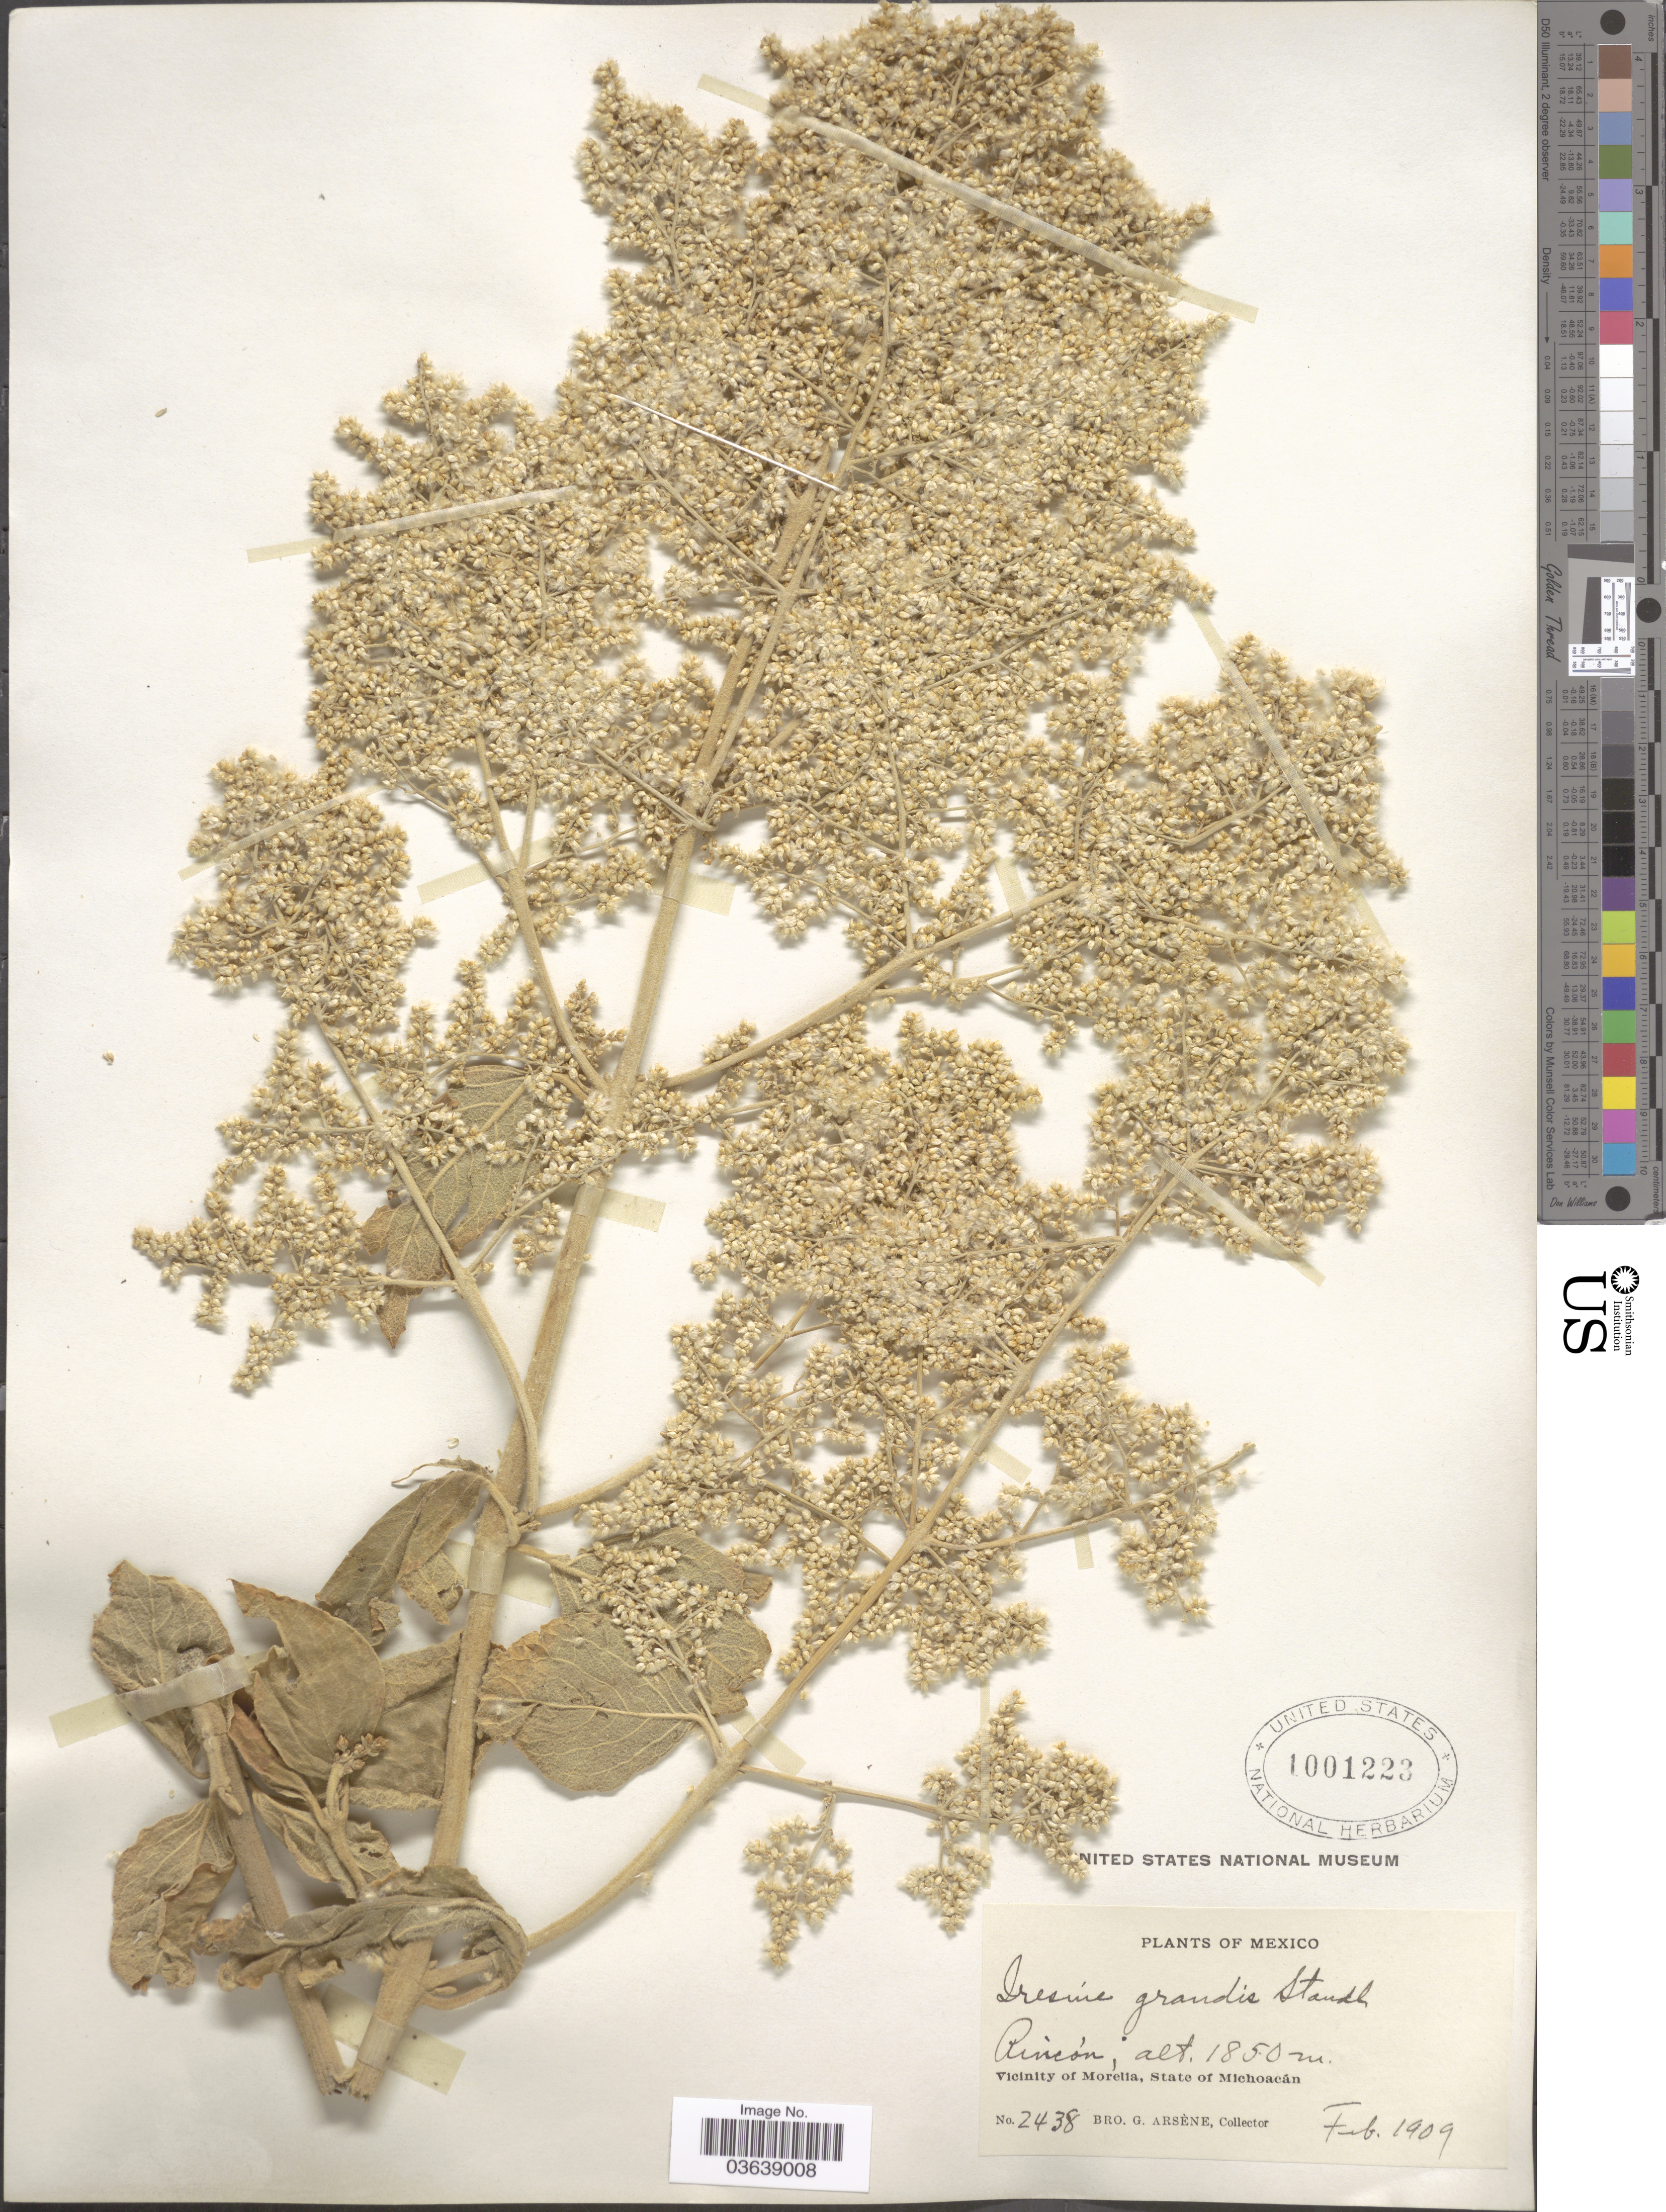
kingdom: Plantae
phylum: Tracheophyta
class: Magnoliopsida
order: Caryophyllales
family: Amaranthaceae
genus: Iresine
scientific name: Iresine grandis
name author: Standl.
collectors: Bro. G. Arsène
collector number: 2438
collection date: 1909-02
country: Mexico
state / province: Michoacán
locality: Rincón. Vicinity of Morelia.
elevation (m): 1850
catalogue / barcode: US 1001223